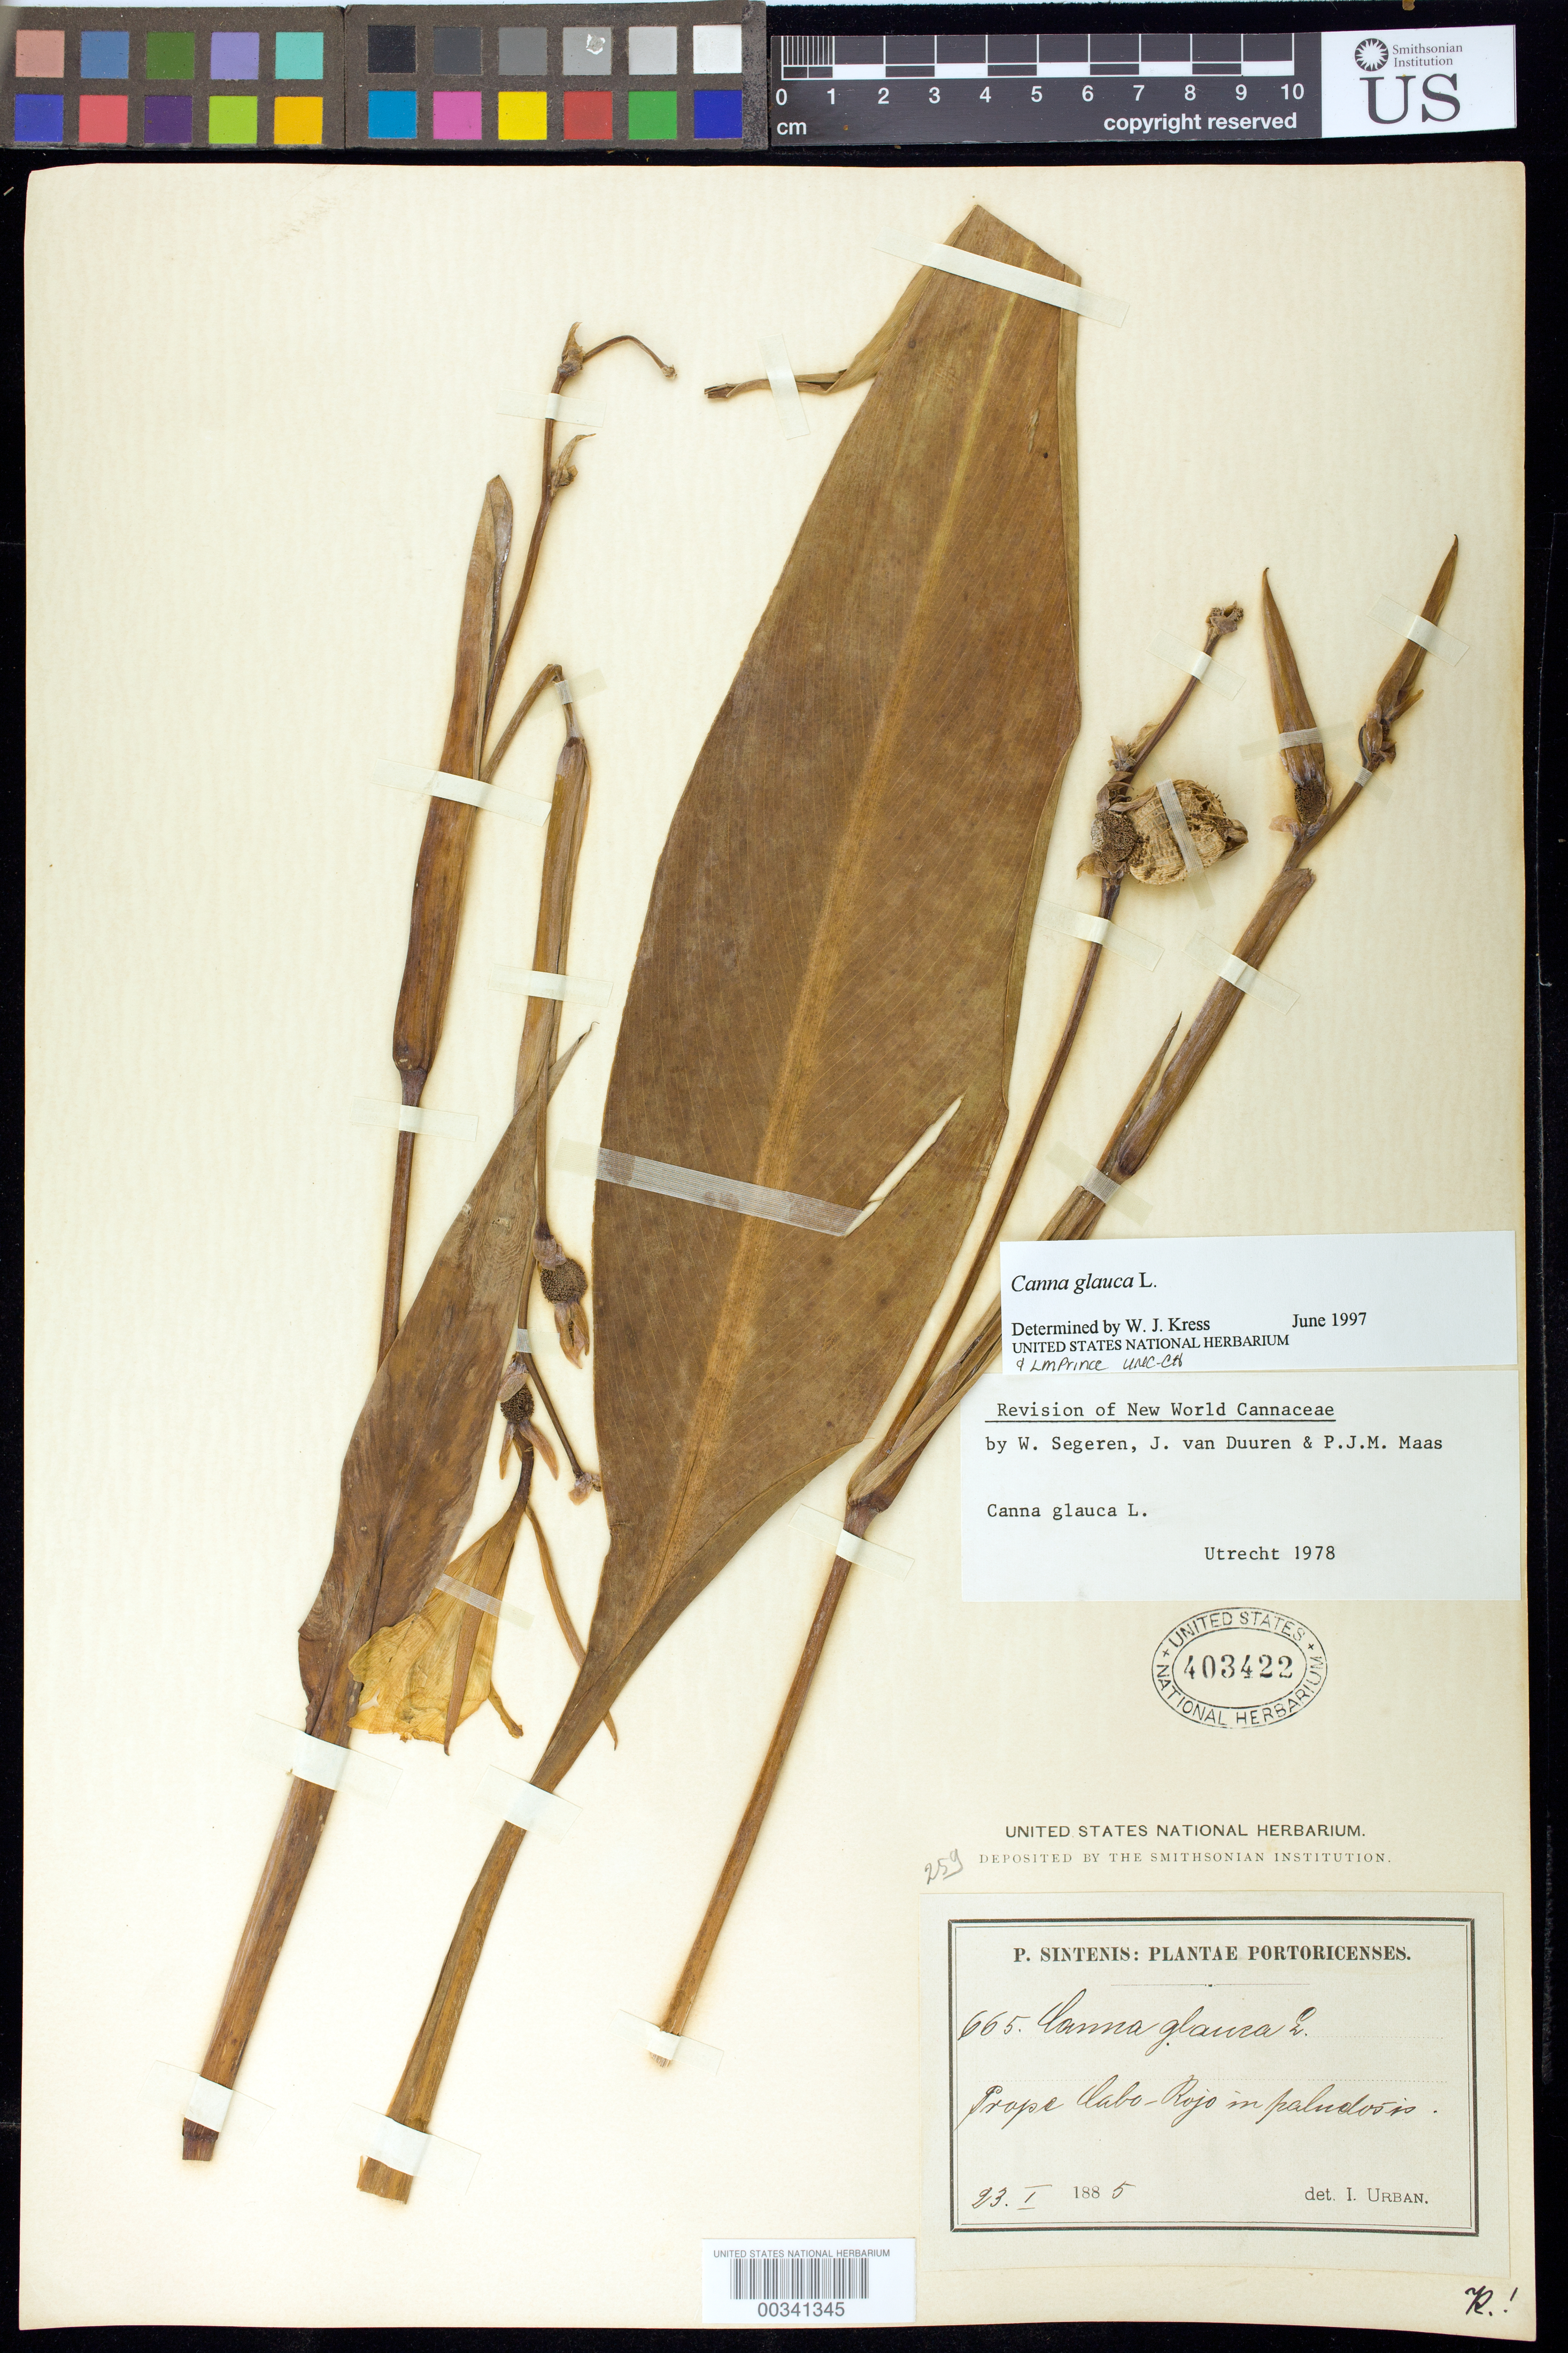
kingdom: Plantae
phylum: Tracheophyta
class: Liliopsida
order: Zingiberales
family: Cannaceae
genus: Canna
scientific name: Canna glauca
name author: L.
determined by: Segeren, W.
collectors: P. Sintenis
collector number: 665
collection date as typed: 23 Jan 1885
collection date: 1885-01-23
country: Puerto Rico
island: Greater Antilles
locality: Prope cabo rojo in paludosis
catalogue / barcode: US 403422